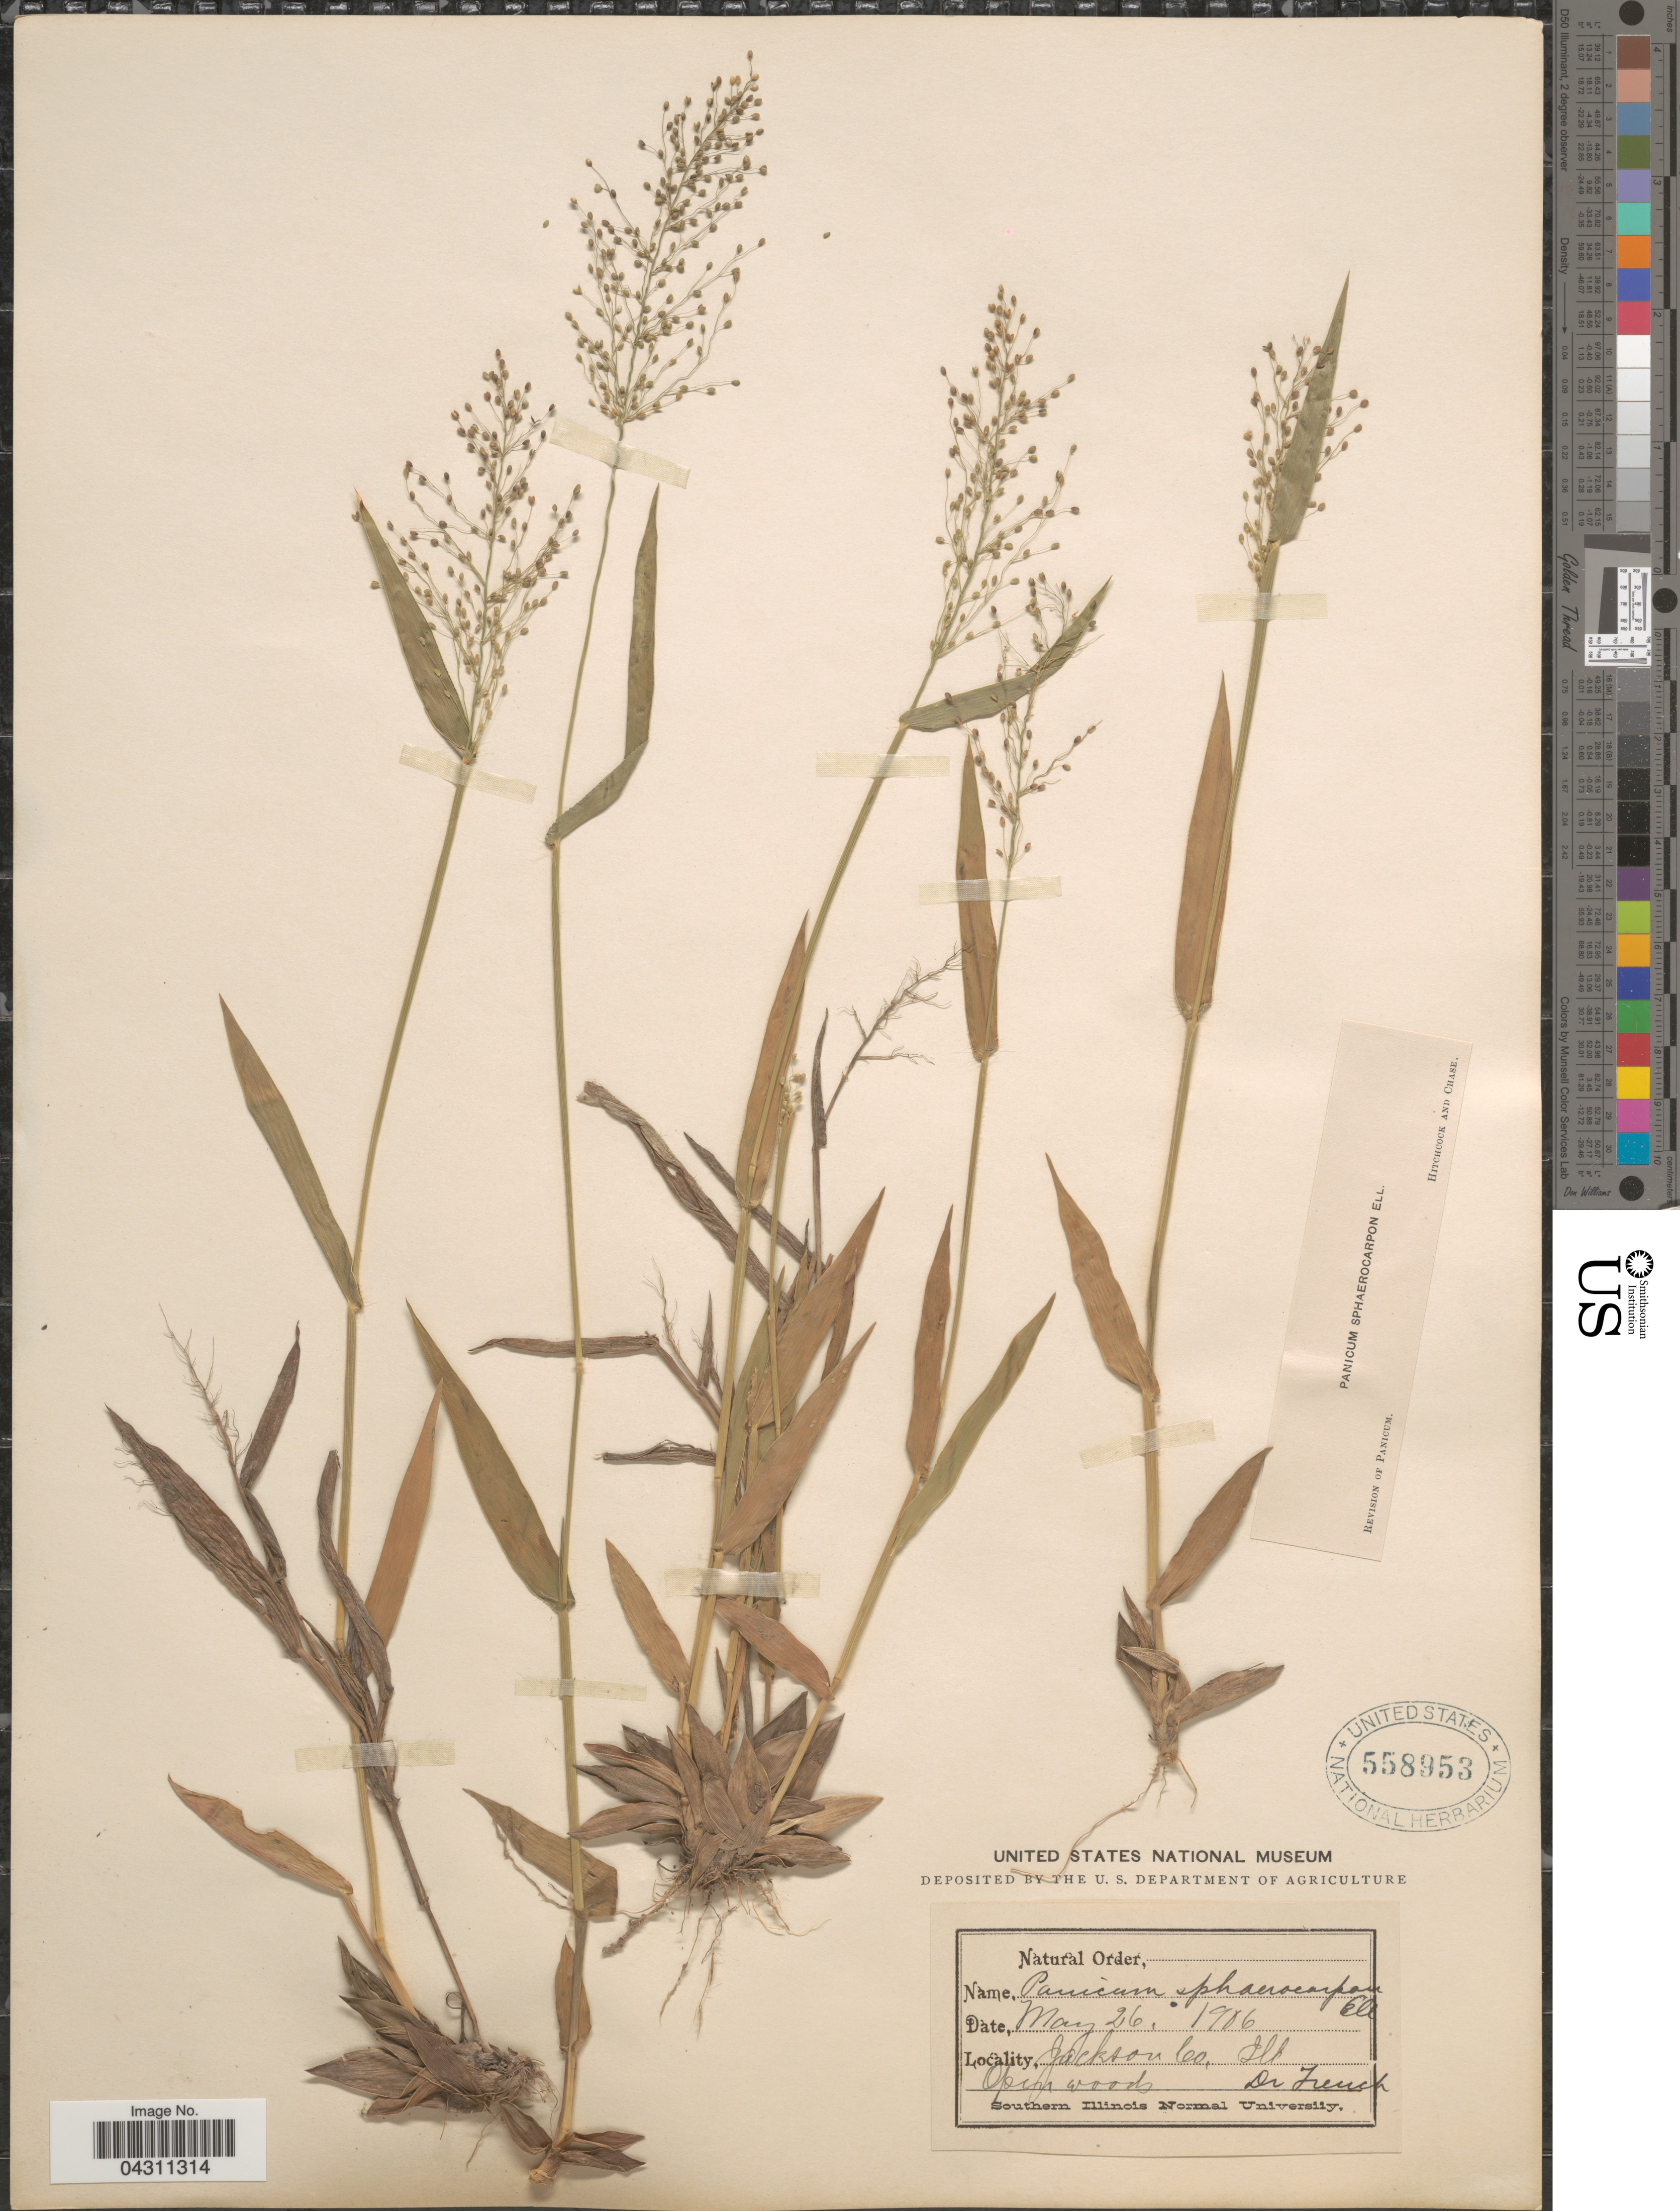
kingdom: Plantae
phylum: Tracheophyta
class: Liliopsida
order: Poales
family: Poaceae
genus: Dichanthelium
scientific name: Dichanthelium sphaerocarpon var. sphaerocarpon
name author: (Elliott) Gould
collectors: French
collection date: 1906-05-26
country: United States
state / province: Illinois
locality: Jackson Co.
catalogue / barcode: US 558953